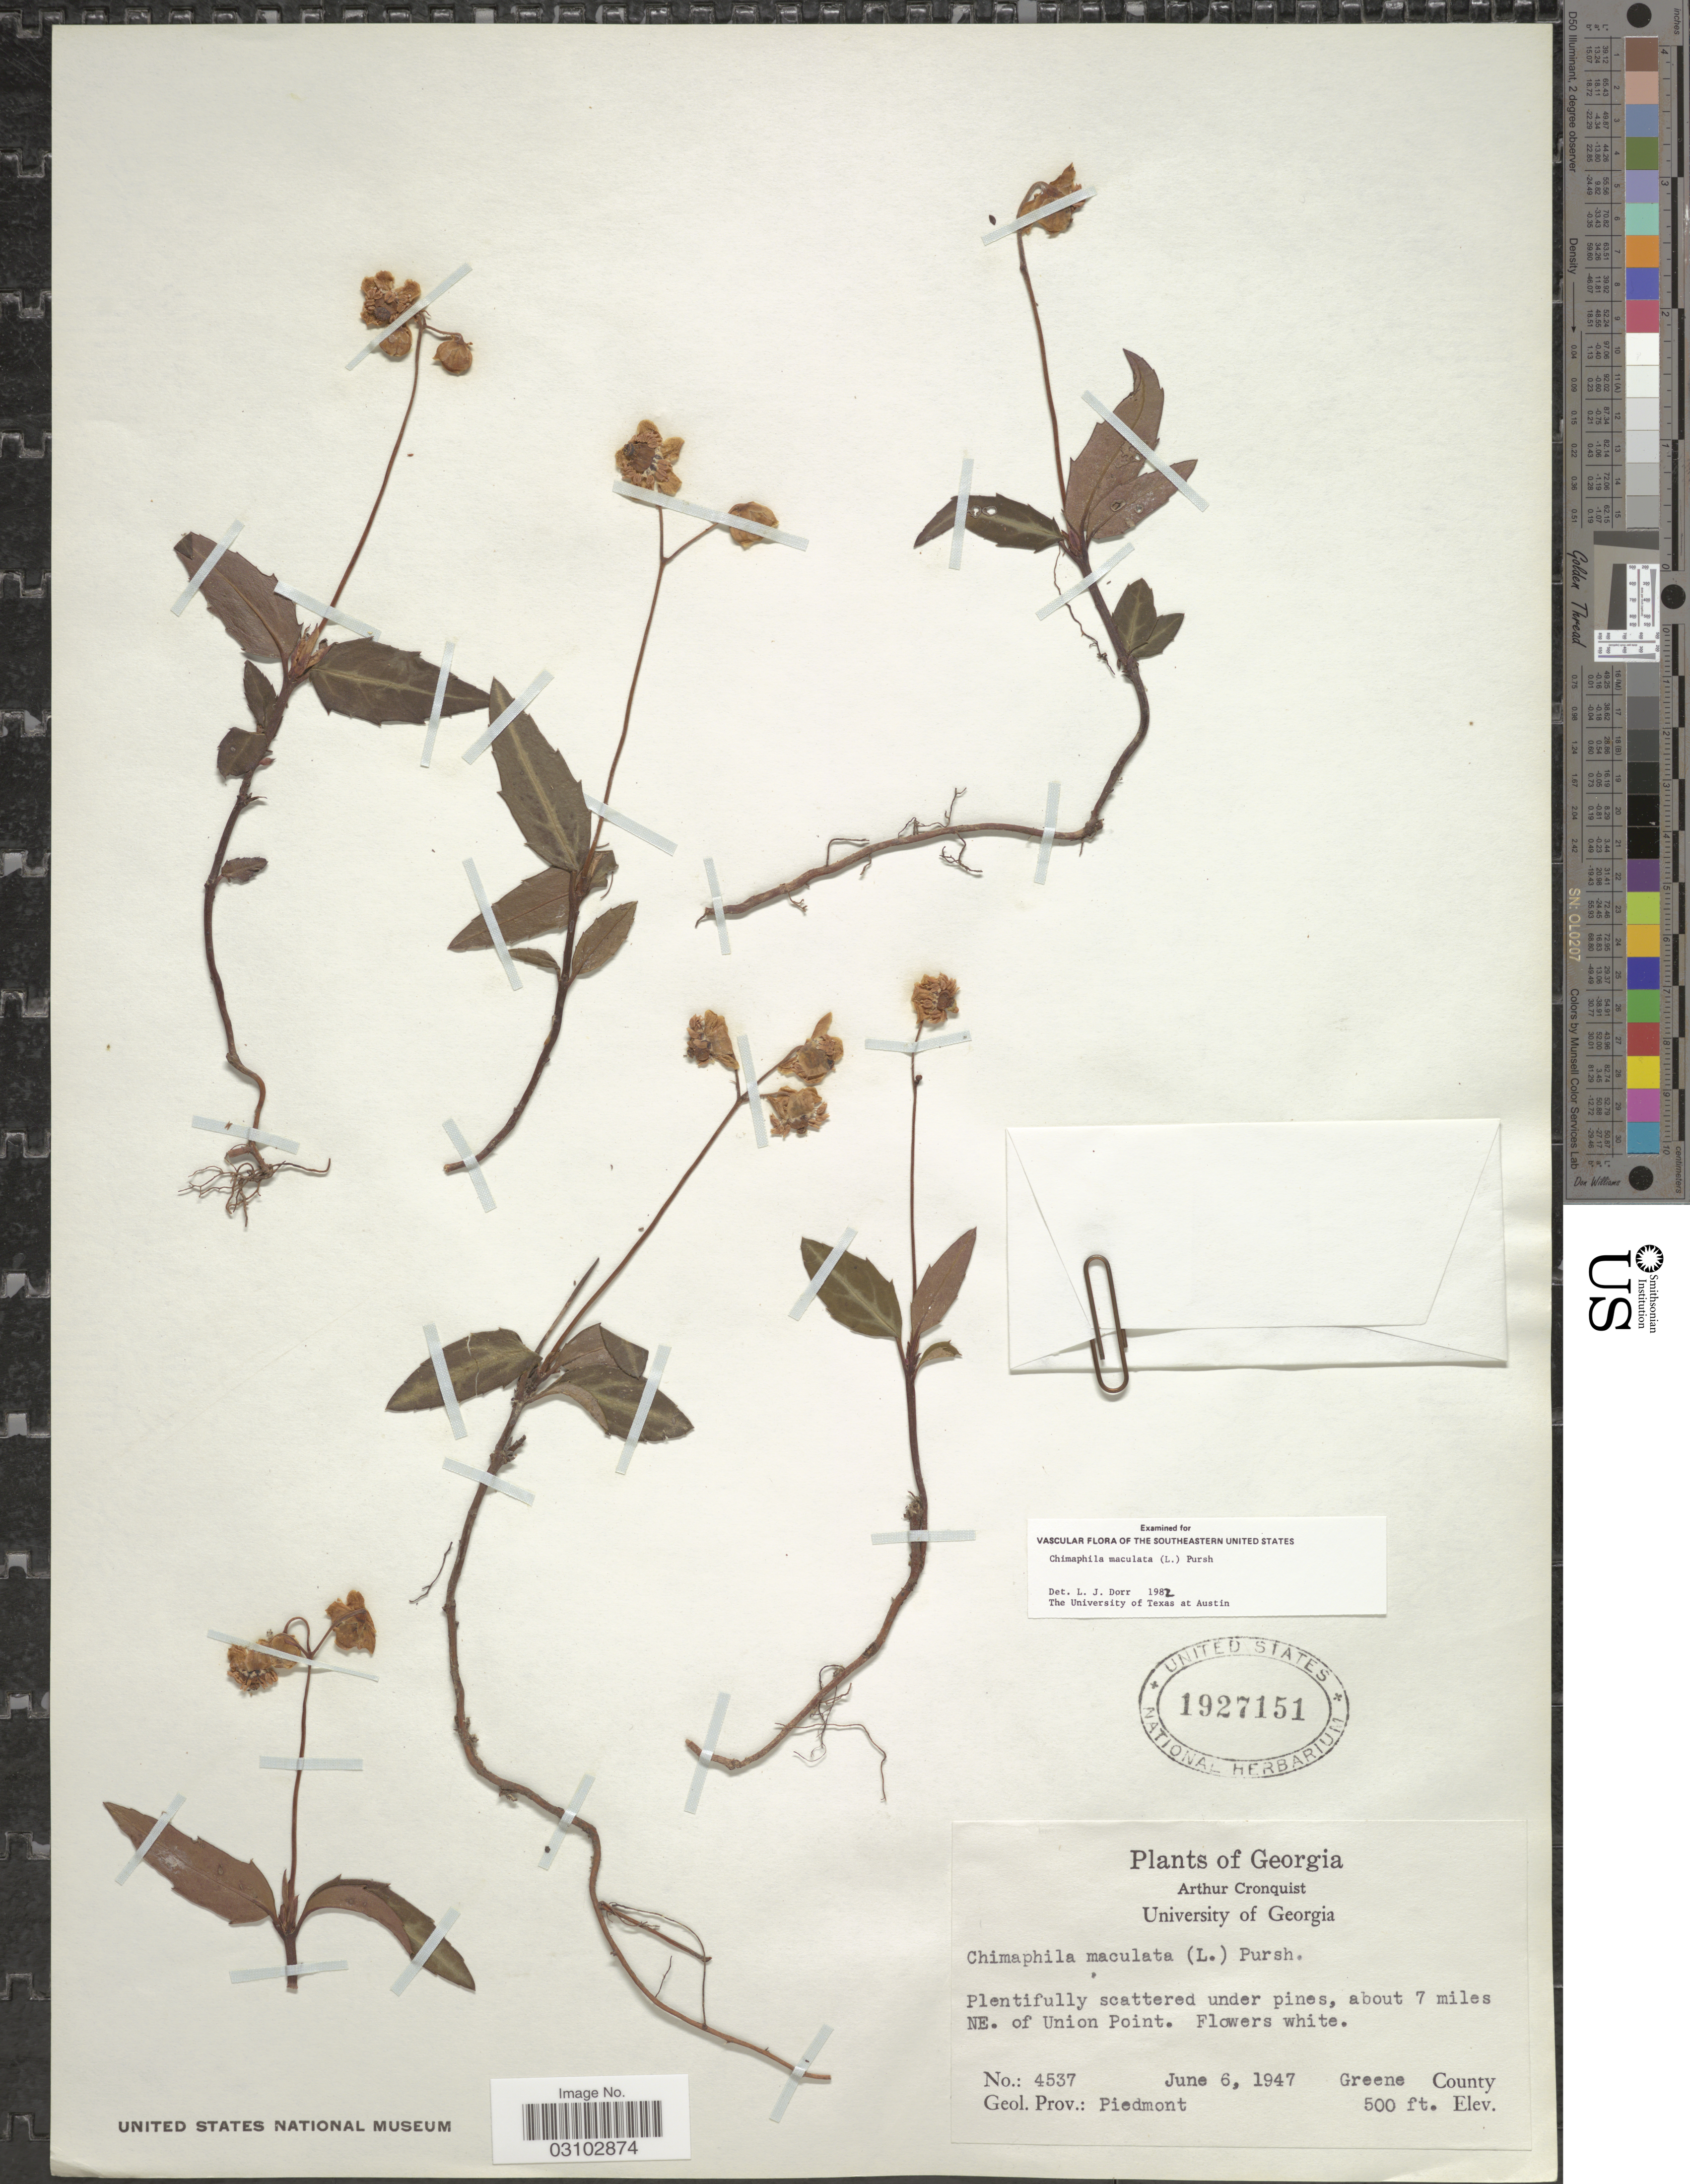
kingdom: Plantae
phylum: Tracheophyta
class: Magnoliopsida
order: Ericales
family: Ericaceae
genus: Chimaphila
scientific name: Chimaphila maculata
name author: (L.) Pursh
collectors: A. J. Cronquist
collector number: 4537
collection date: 1947-06-06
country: United States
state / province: Georgia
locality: About 7 miles NE. of Union Point. Green County. Geol. Prov.: Piedmont.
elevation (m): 152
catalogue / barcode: US 1927151